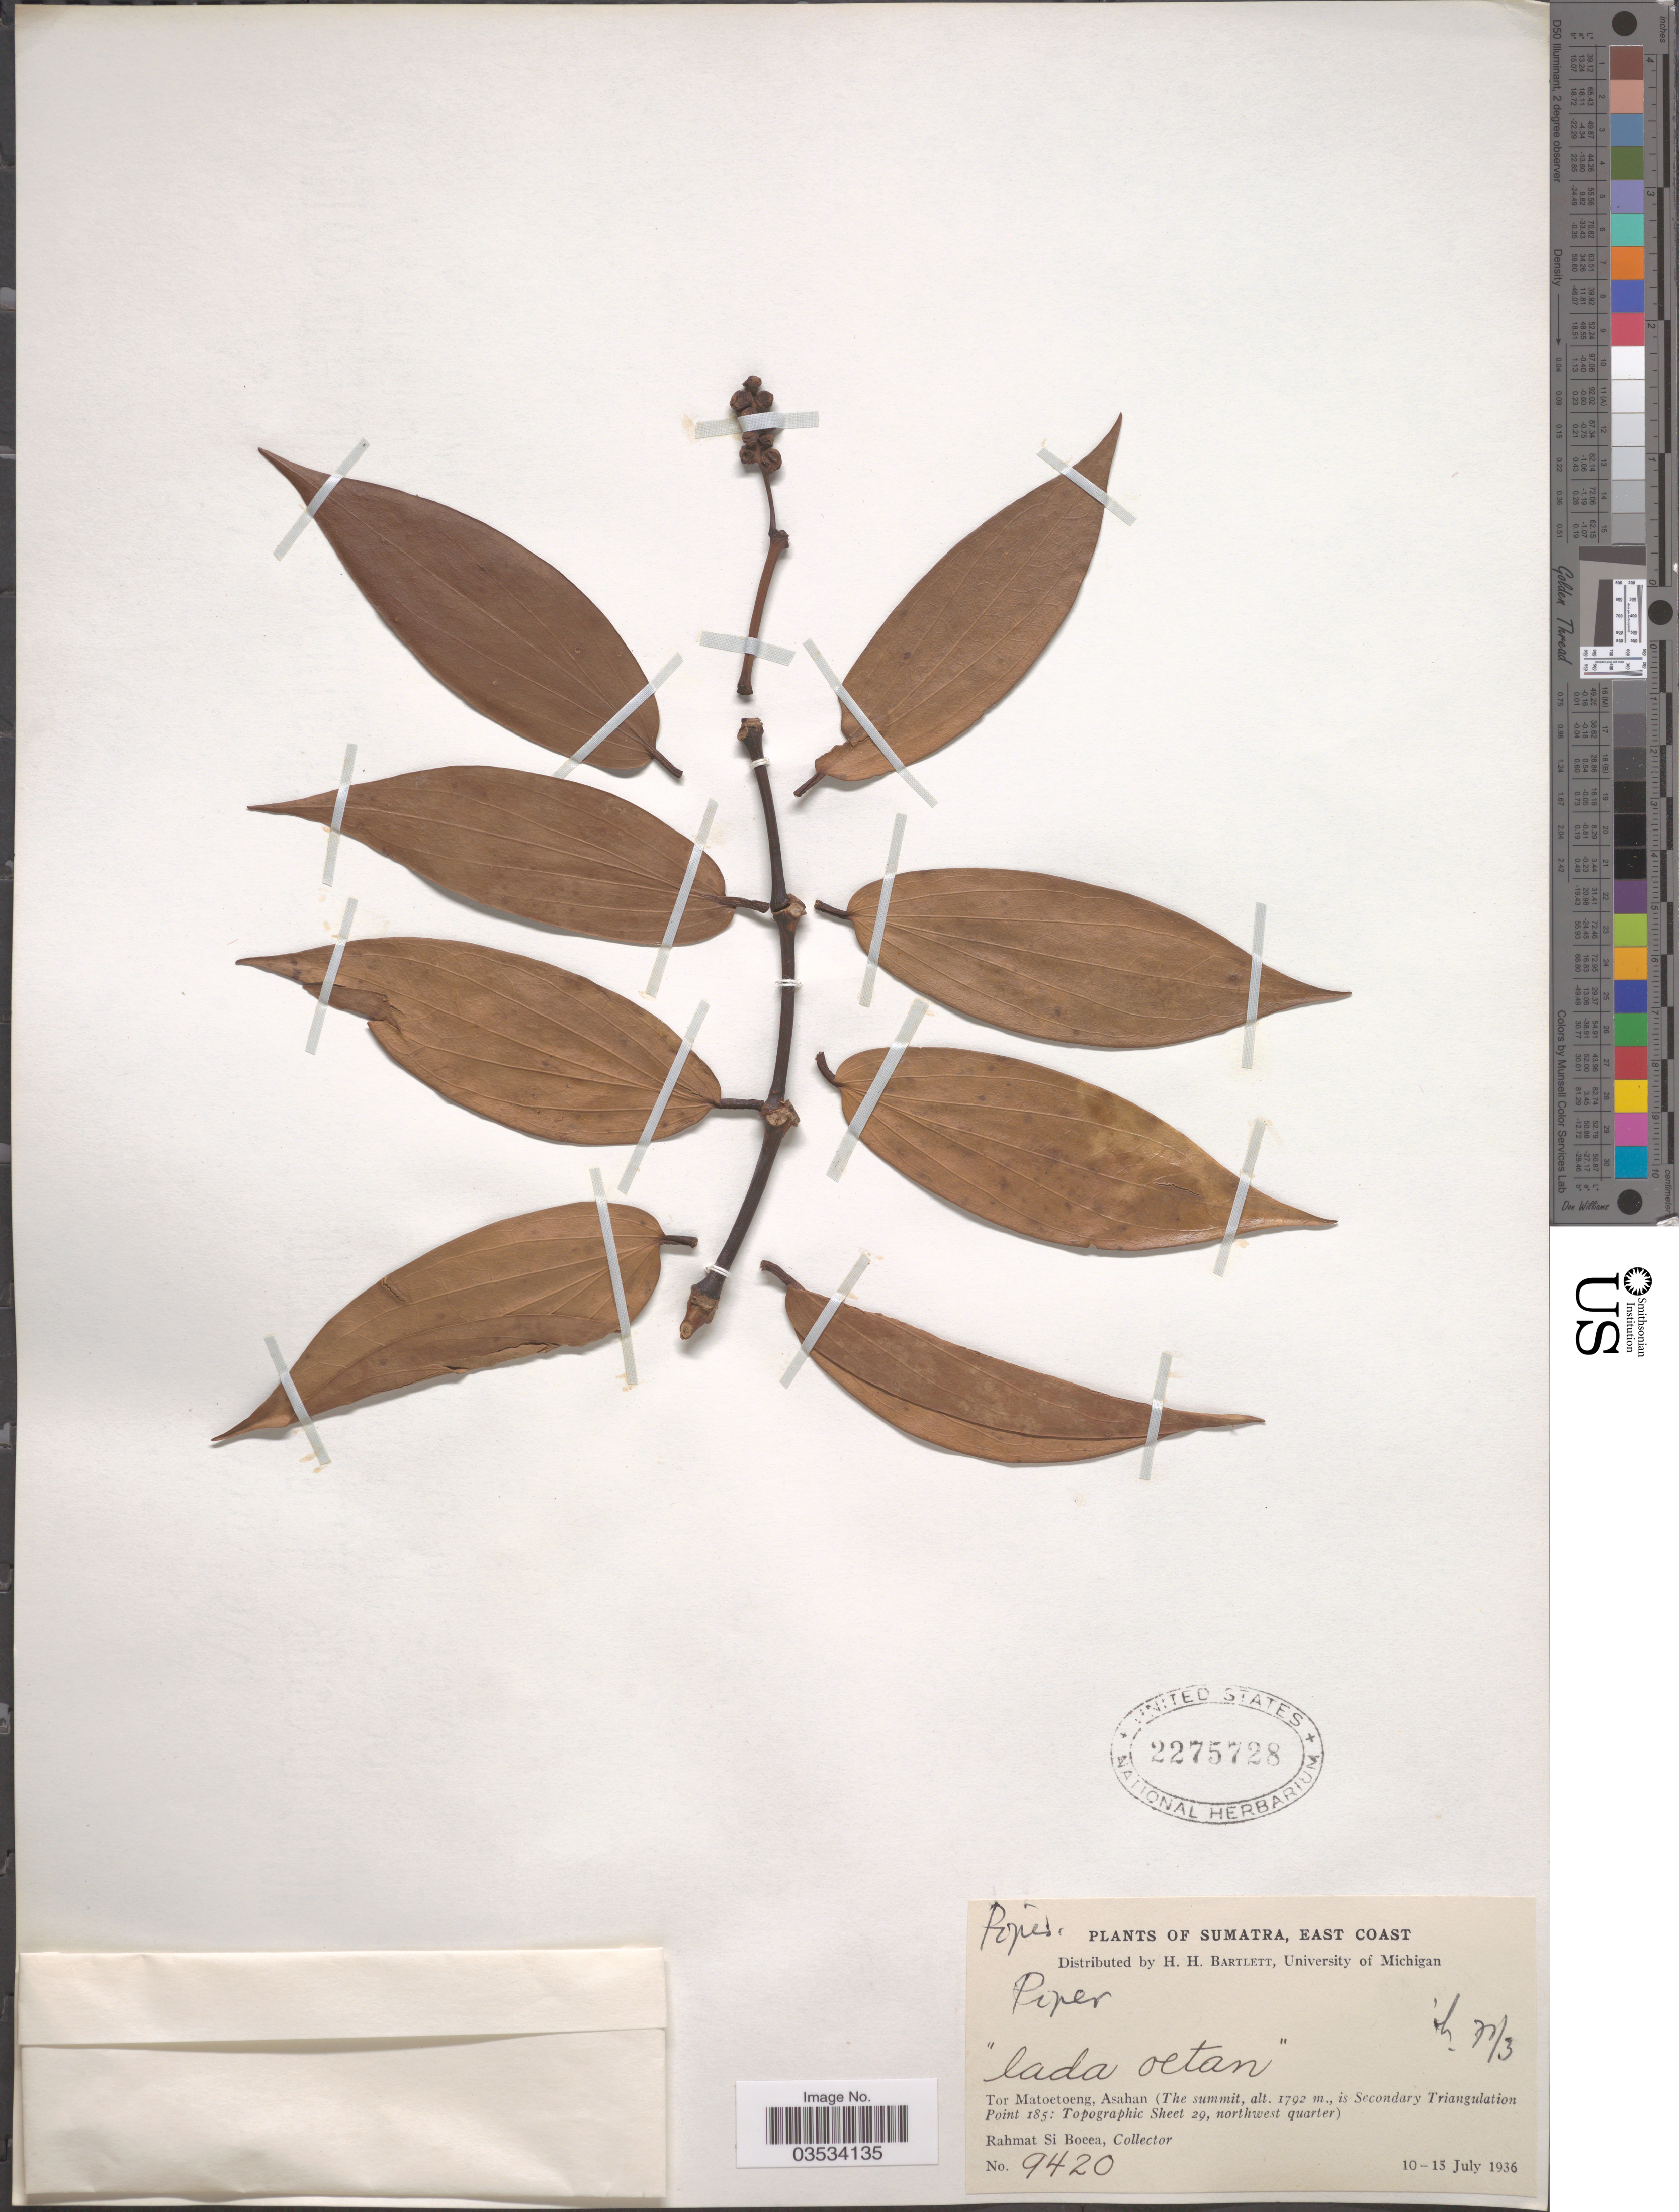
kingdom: Plantae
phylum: Tracheophyta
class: Magnoliopsida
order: Piperales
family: Piperaceae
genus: Piper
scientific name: Piper sp.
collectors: Rahmat Si Boeea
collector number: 9420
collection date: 1936-07-10/1936-07-15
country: Indonesia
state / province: Sumatra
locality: East Coast. Tor Matoetoeng, Asahan (The summit, is Secondary Triangulation Point 185: Topographic Sheet 29, northwest quarter).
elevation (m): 1792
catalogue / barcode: US 2275728